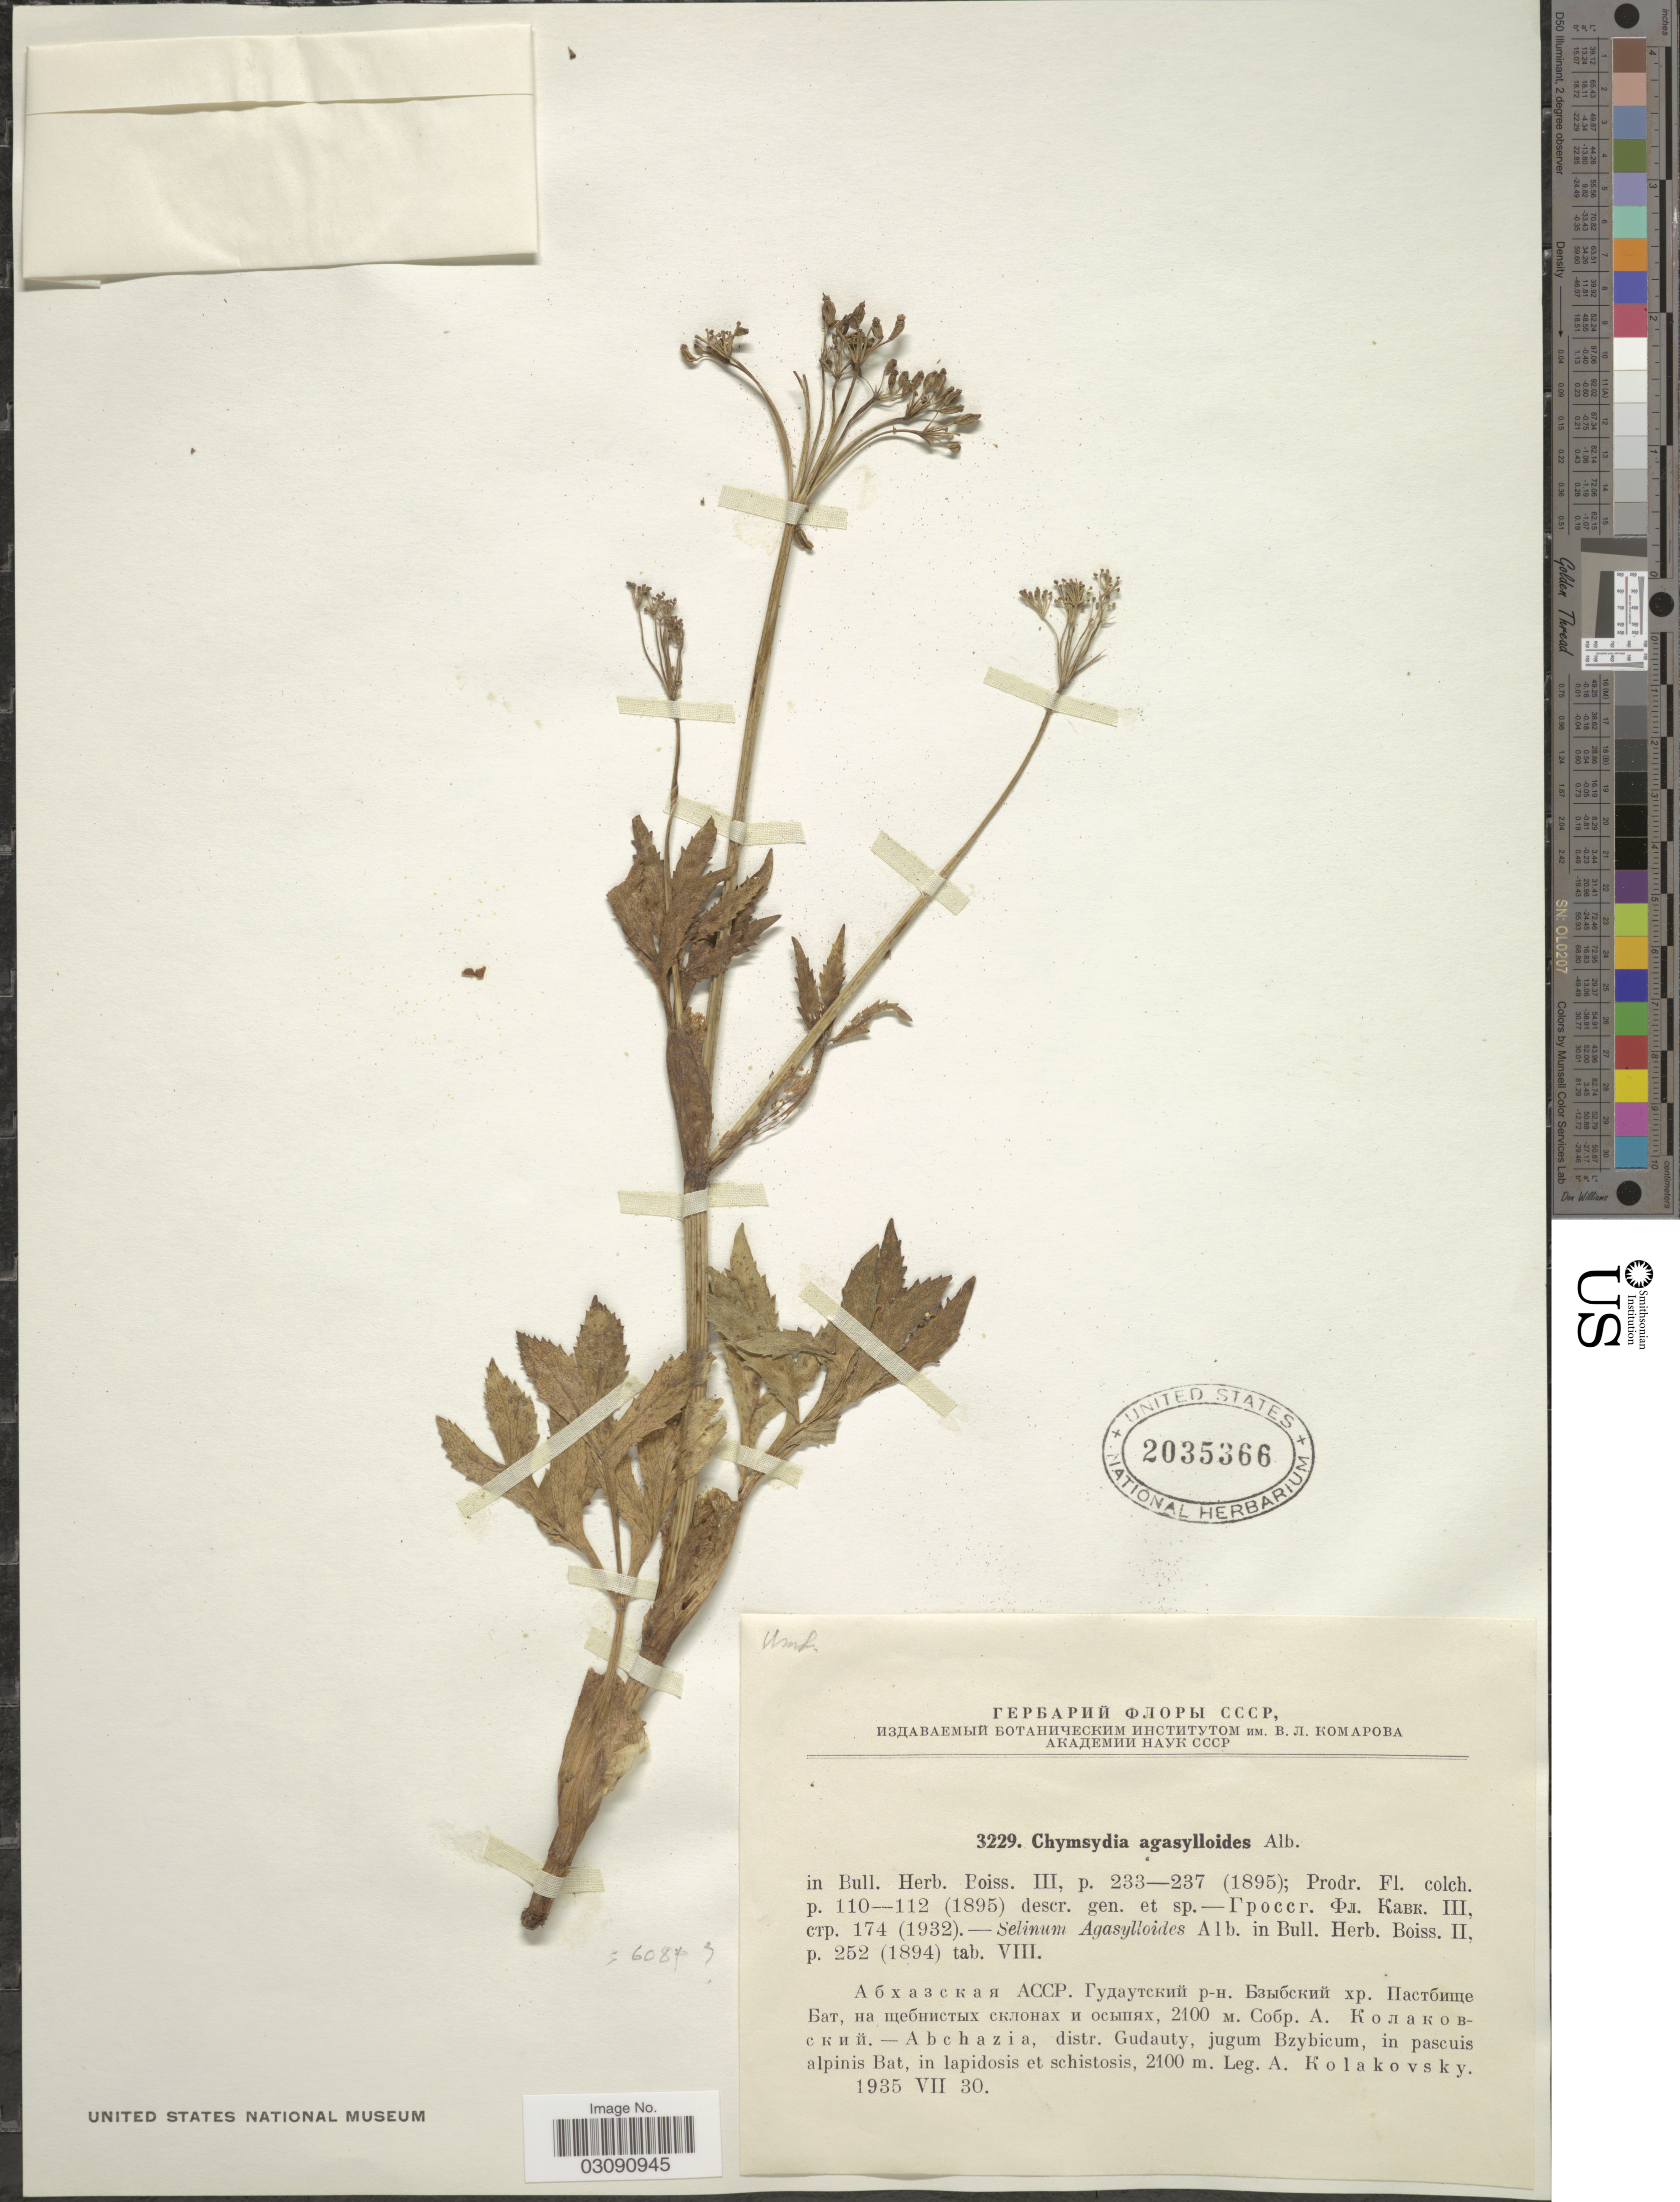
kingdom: Plantae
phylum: Tracheophyta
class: Magnoliopsida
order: Apiales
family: Apiaceae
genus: Chymsydia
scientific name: Chymsydia agasylloides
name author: (Albov) Albov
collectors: A. Kolakovsky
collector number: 3229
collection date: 1935-07-30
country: Georgia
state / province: Abkhazia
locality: Abchazia, distr. Gudauty, jugum Bzybicum, in pascuis alpinis Bat, in lapidosis et schistosis.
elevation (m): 2100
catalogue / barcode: US 2035366